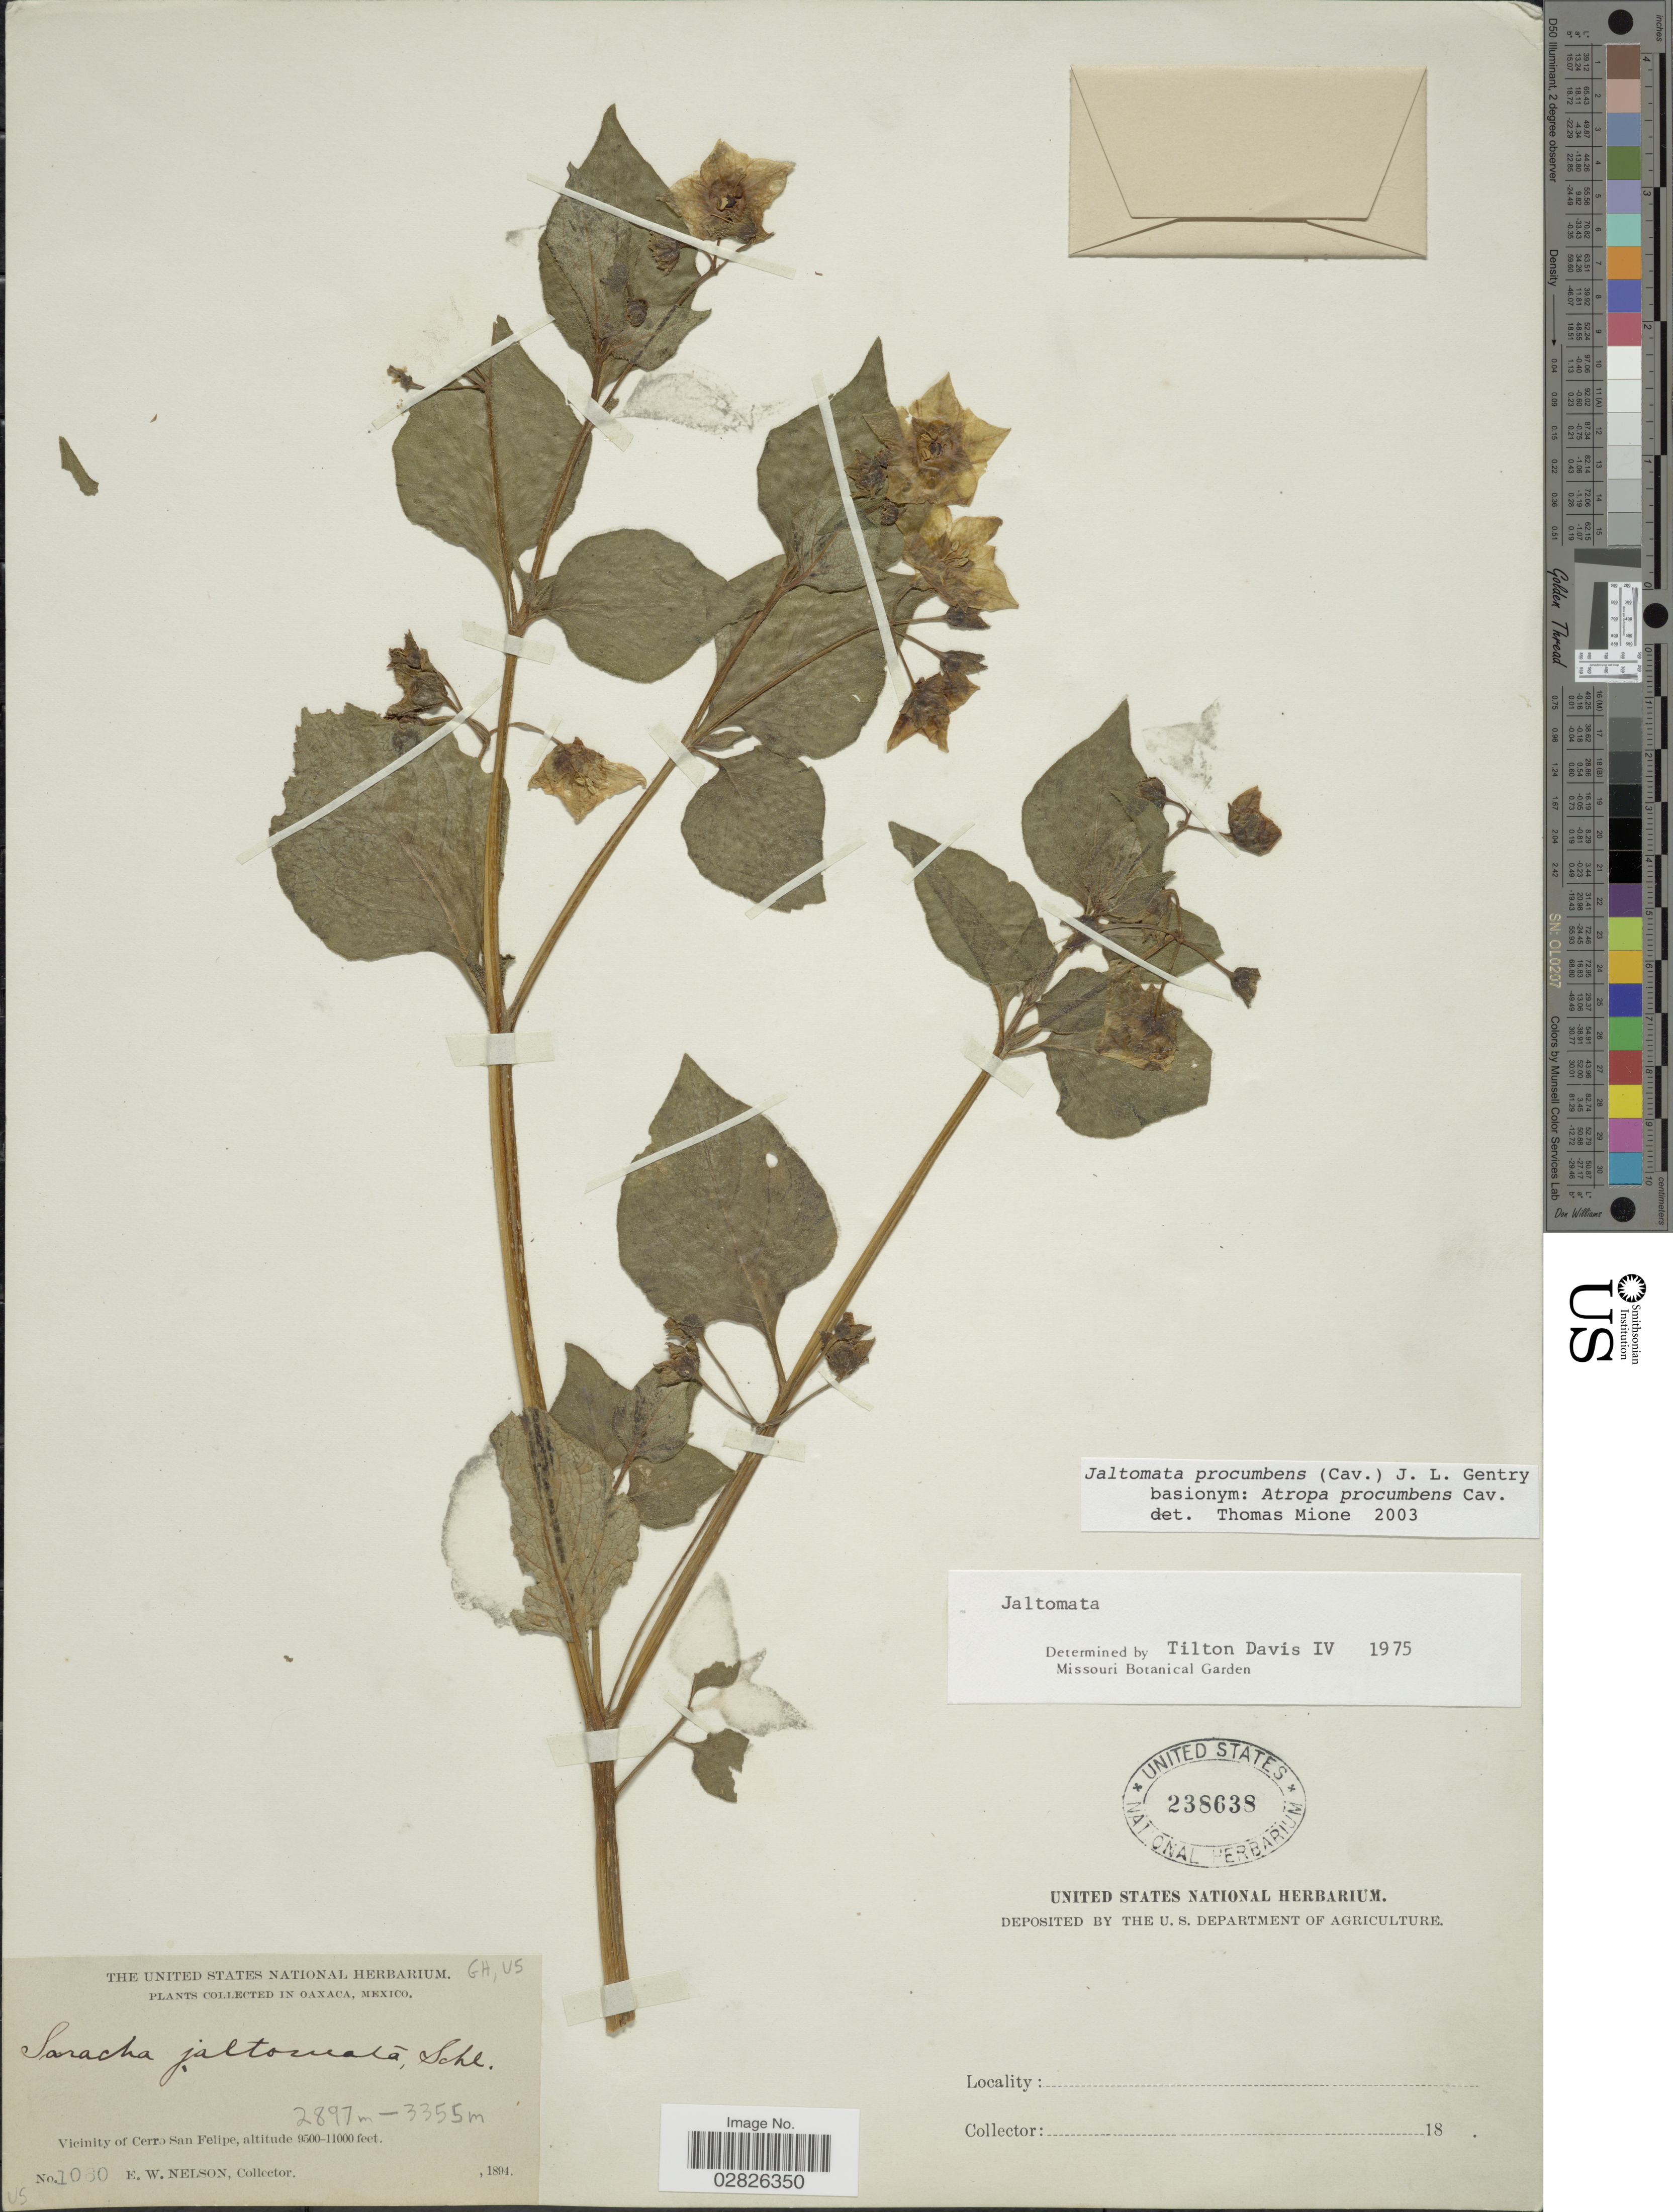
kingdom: Plantae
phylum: Tracheophyta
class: Magnoliopsida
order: Solanales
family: Solanaceae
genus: Jaltomata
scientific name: Jaltomata procumbens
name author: (Cav.) J.L. Gentry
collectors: E. W. Nelson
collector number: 1060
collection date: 1894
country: Mexico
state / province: Oaxaca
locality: Vicinity of Cerro San Felipe.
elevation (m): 2896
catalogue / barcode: US 238638